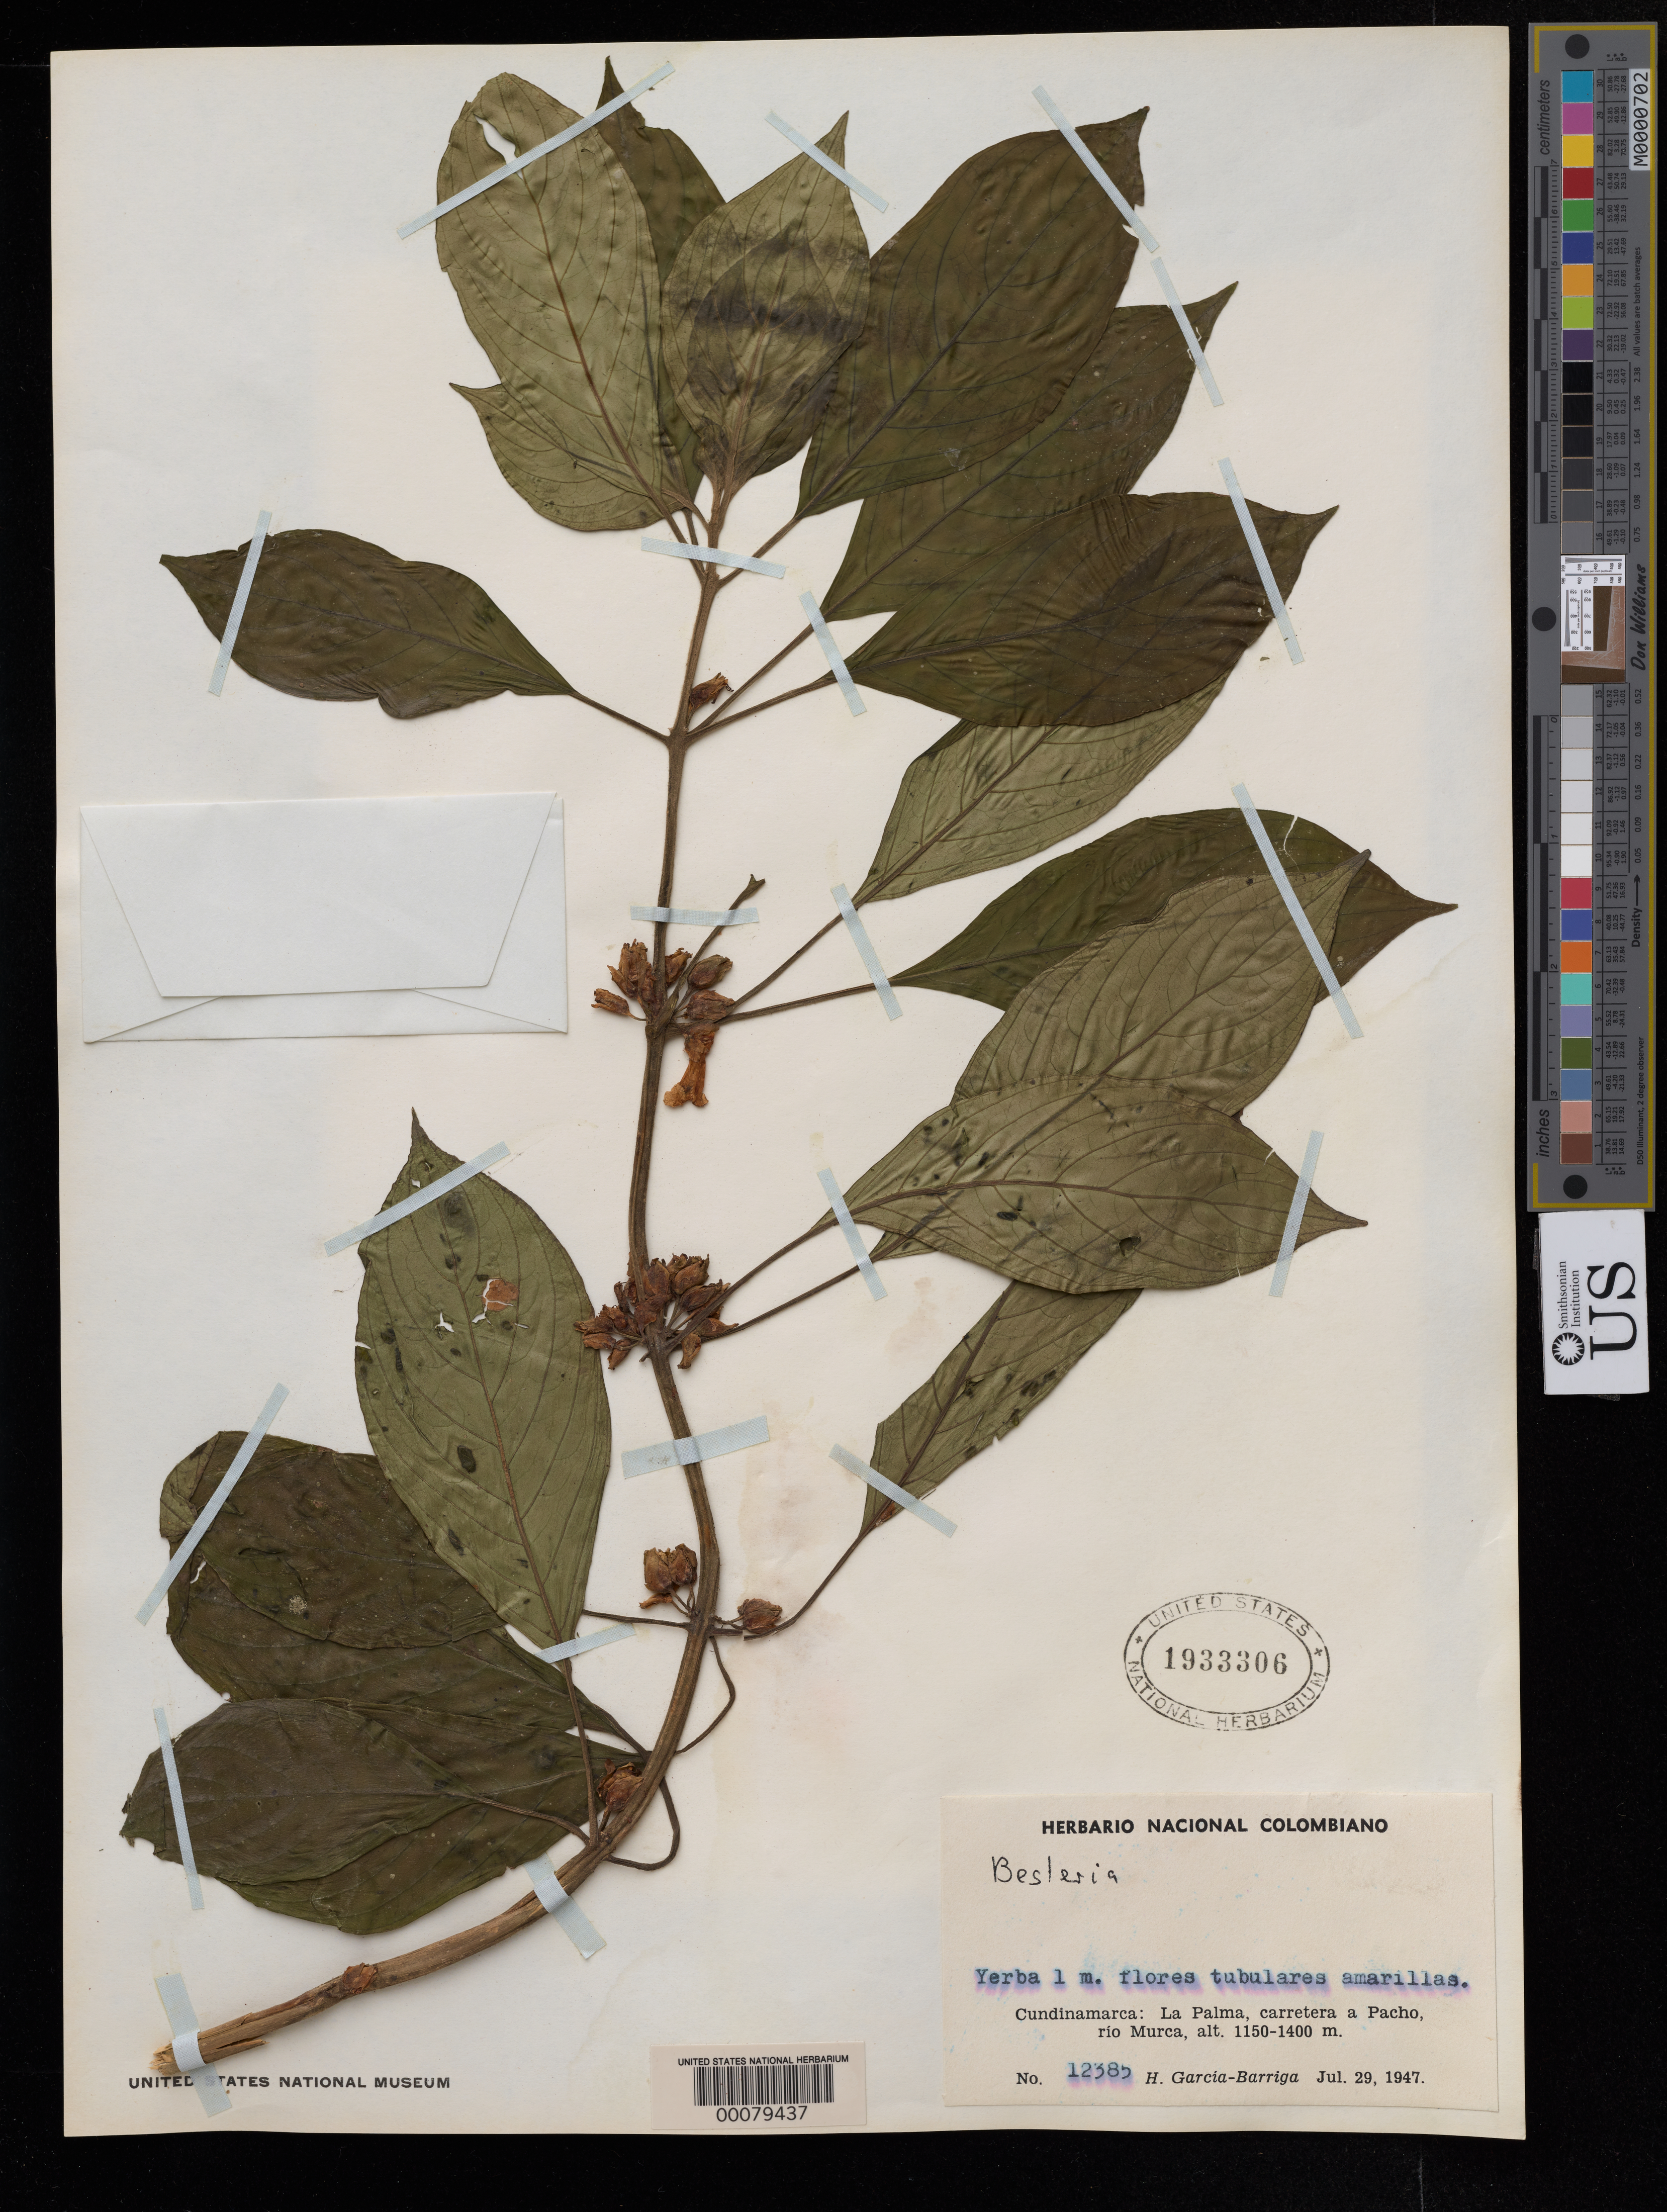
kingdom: Plantae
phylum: Tracheophyta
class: Magnoliopsida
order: Lamiales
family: Gesneriaceae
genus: Besleria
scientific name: Besleria sp.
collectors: H. García Barriga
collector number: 12385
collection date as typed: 29 Jul 1947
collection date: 1947-07-29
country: Colombia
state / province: Cundinamarca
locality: La Palma, highway to Pacha, Rio Murca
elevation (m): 1150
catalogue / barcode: US 1933306